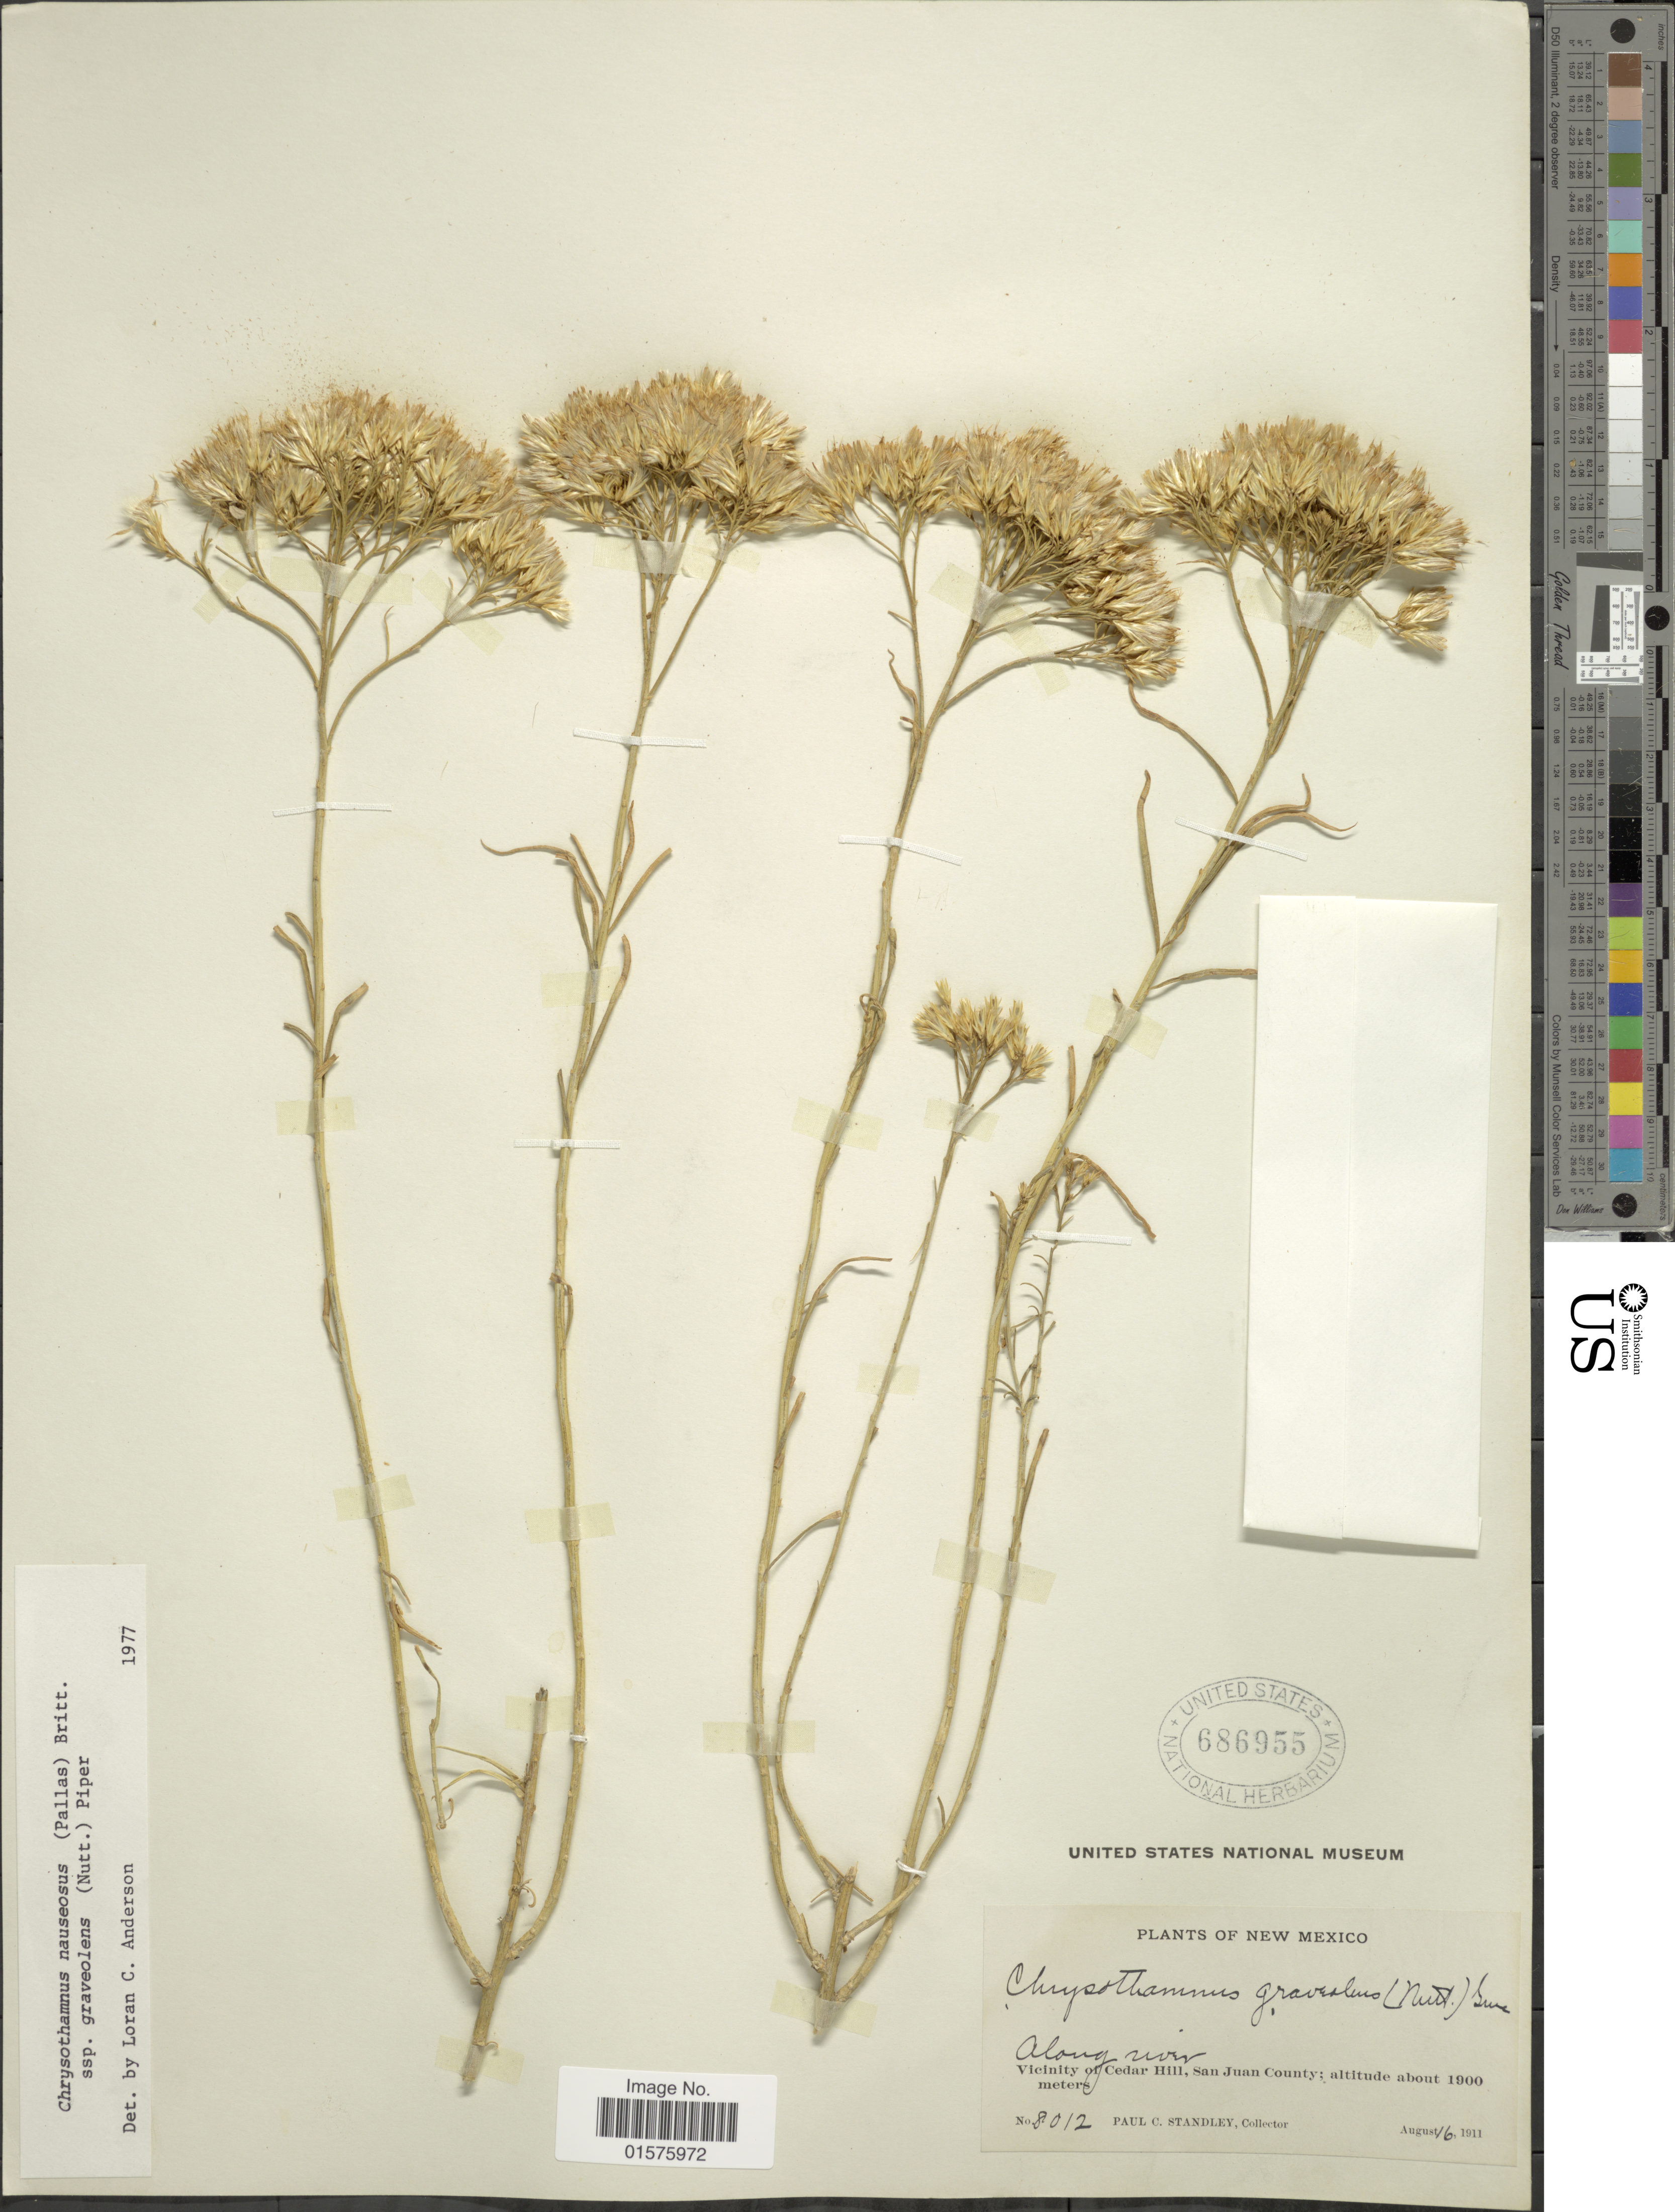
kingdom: Plantae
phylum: Tracheophyta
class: Magnoliopsida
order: Asterales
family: Asteraceae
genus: Ericameria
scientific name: Ericameria nauseosa var. graveolens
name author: (Nutt.) Reveal & Schuyler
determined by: Urbatsch, Lowell E., Curator (LSU), Louisiana State University (UNITED STATES)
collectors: P. C. Standley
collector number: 8012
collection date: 1911-08-16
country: United States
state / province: New Mexico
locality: Along river, Vicinity of Ceder Hill, San Juan County.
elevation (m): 1900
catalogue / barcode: US 686955